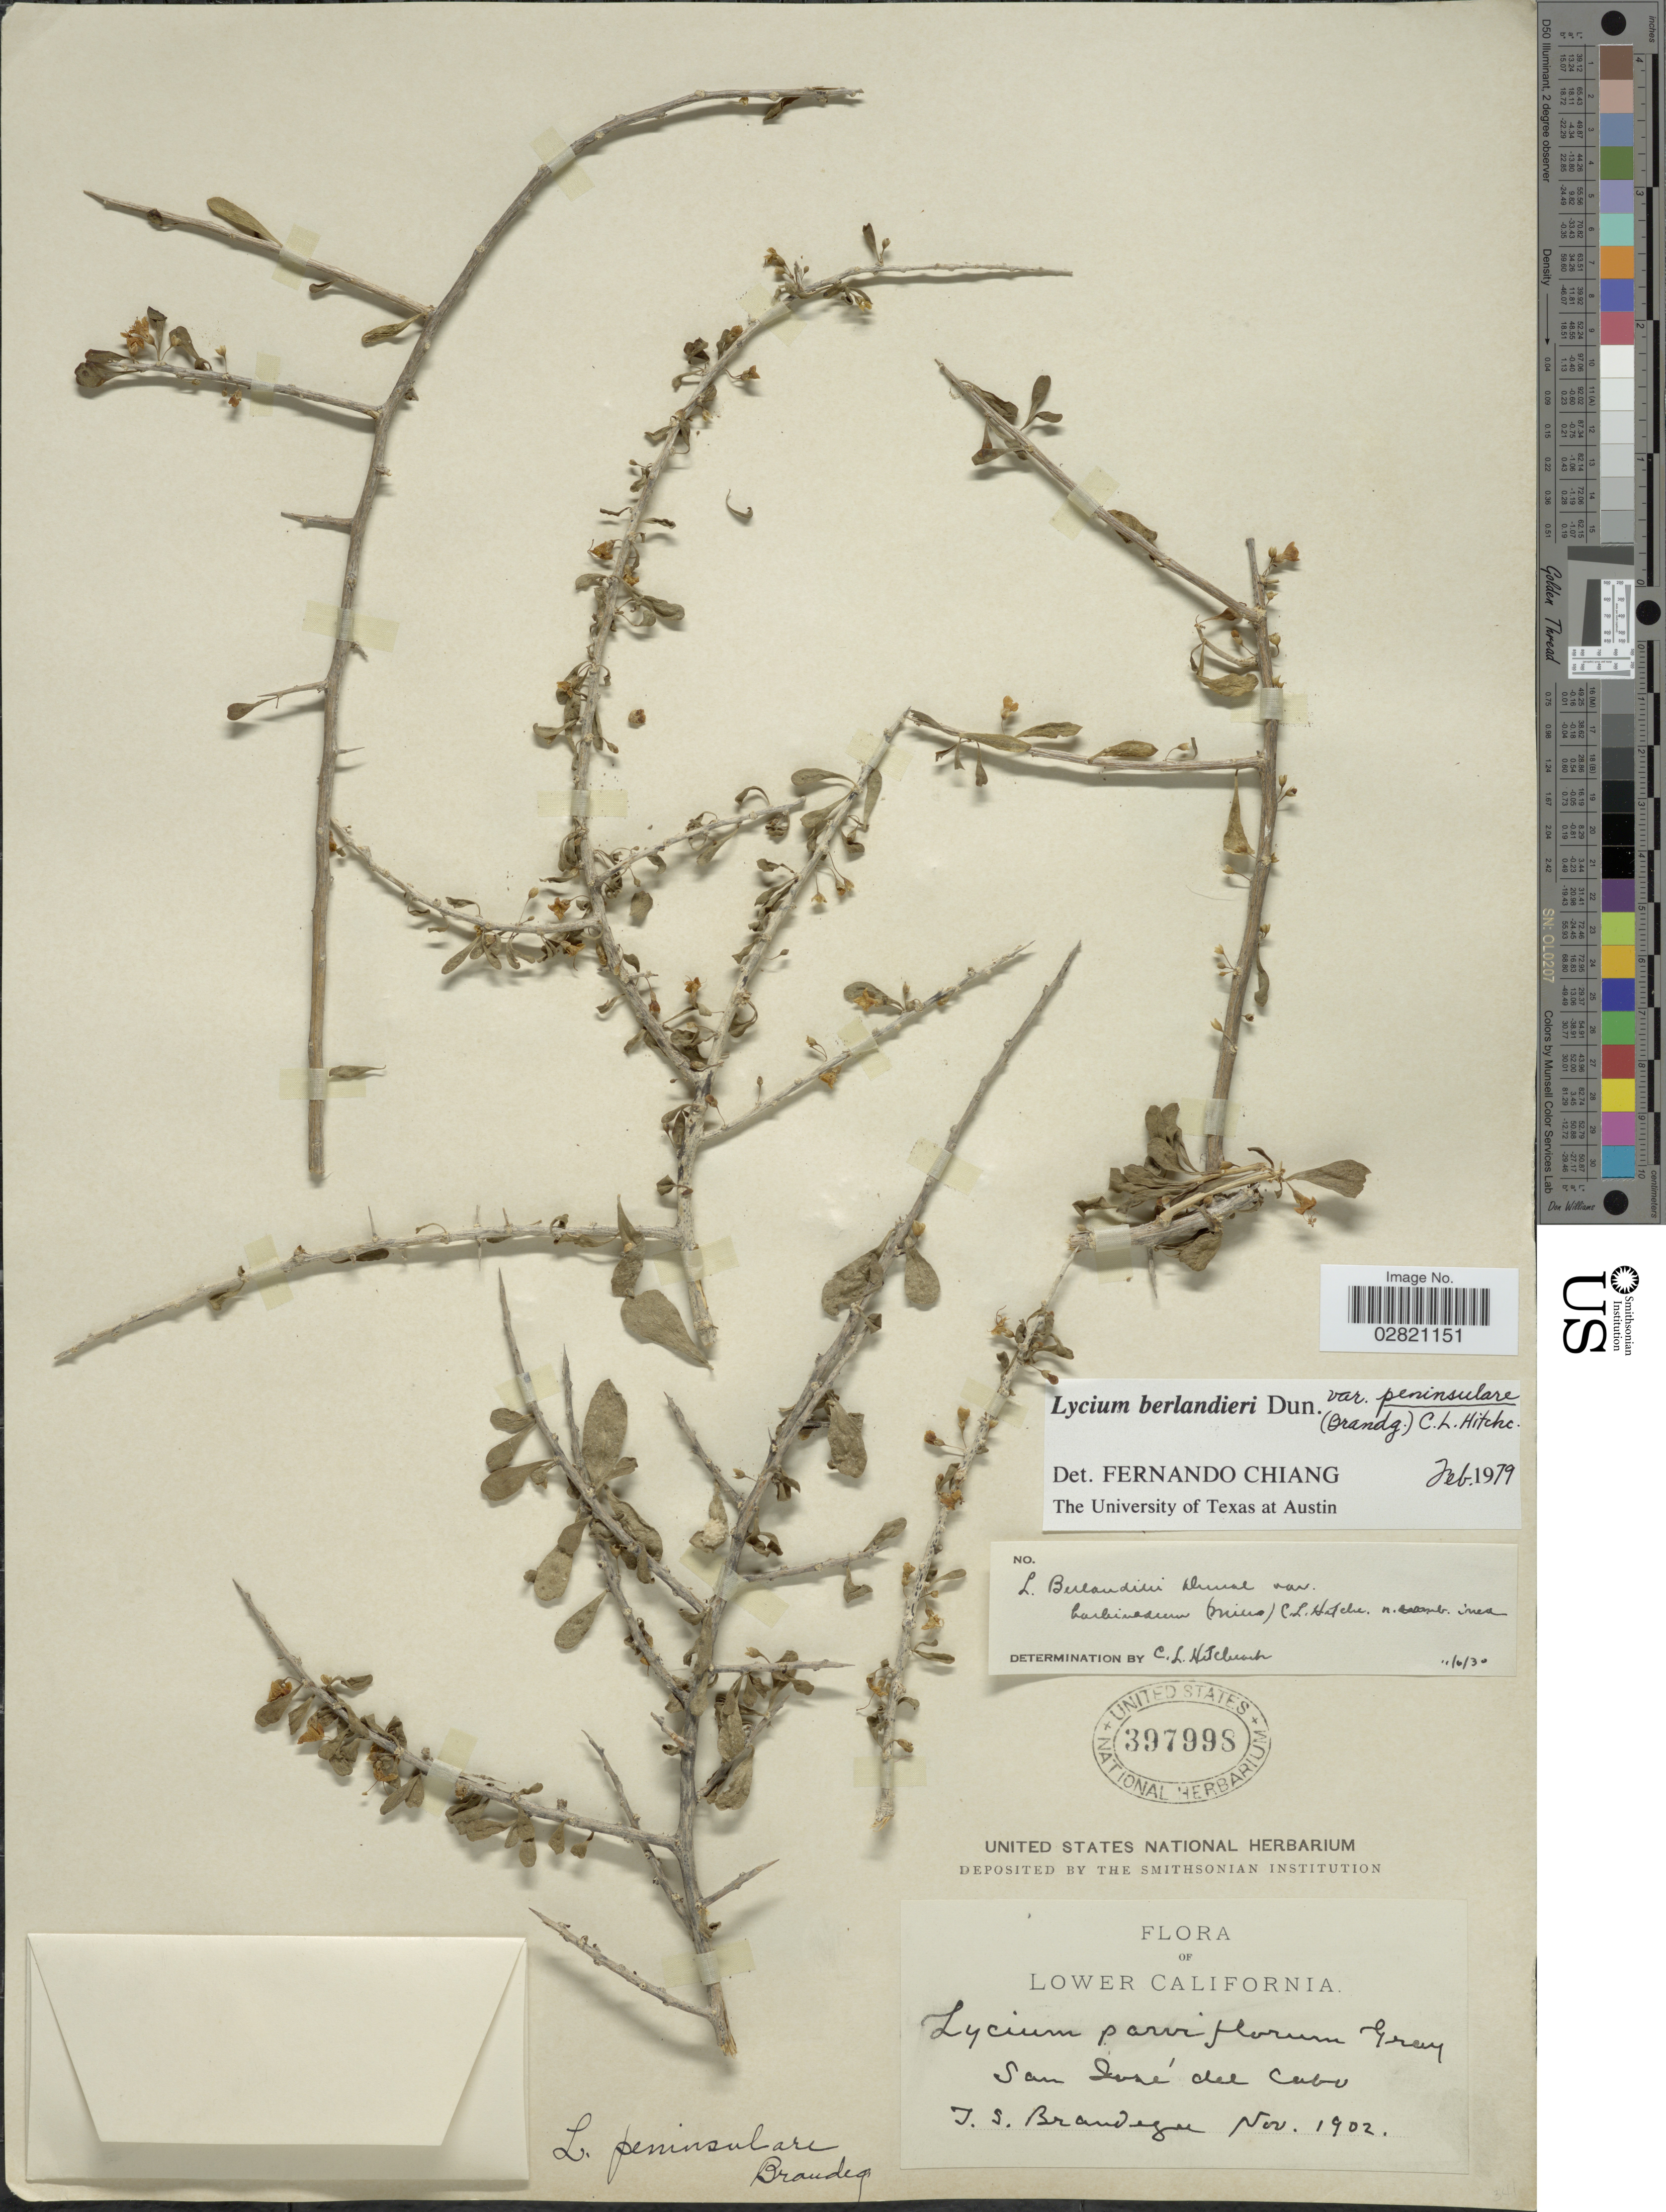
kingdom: Plantae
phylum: Tracheophyta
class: Magnoliopsida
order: Solanales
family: Solanaceae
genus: Lycium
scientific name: Lycium berlandieri var. peninsulare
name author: C.L. Hitchc.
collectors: J. S. Brandegee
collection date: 1902-11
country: Mexico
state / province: Baja California Sur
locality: Lower California. San José del Cabo.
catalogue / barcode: US 397998